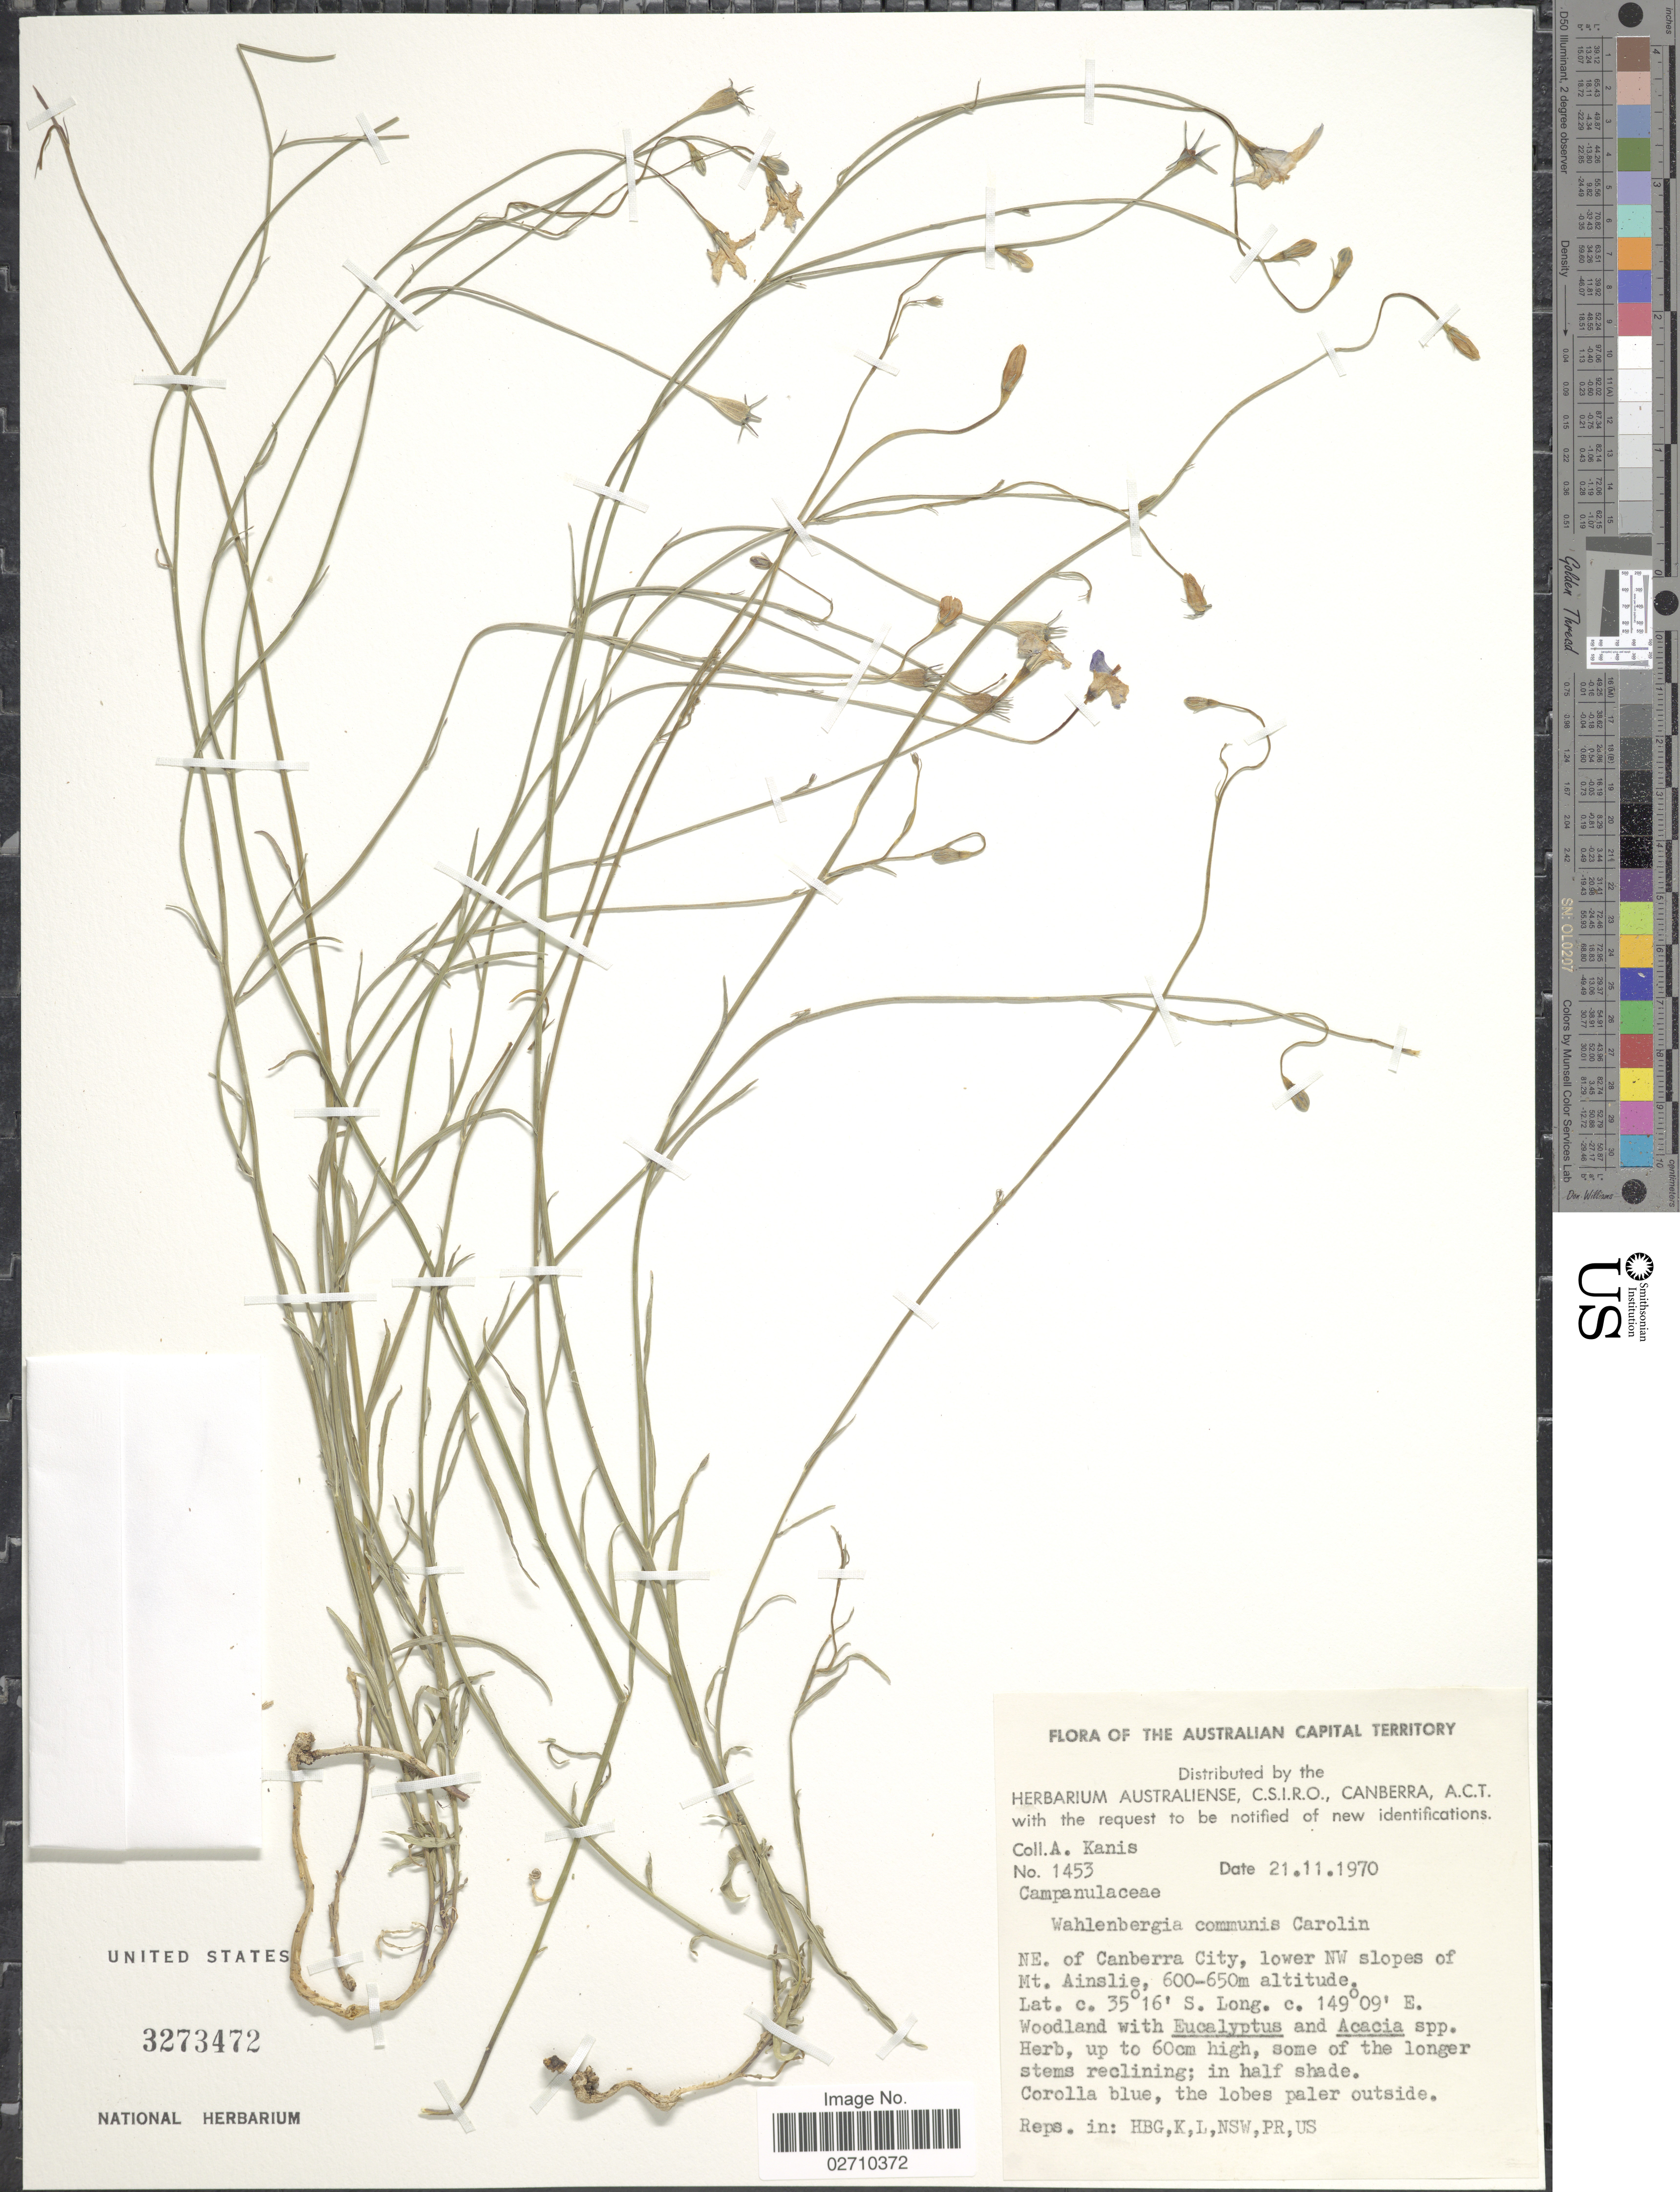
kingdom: Plantae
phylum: Tracheophyta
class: Magnoliopsida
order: Asterales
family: Campanulaceae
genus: Wahlenbergia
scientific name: Wahlenbergia communis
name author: Carolin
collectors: A. Kanis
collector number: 1453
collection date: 1970-11-21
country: Australia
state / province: Australian Capital Territory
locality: Australian Capital Territory. NE. of Canberra City, lower NW slopes of Mt. Ainslie.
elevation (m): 600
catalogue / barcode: US 3273472